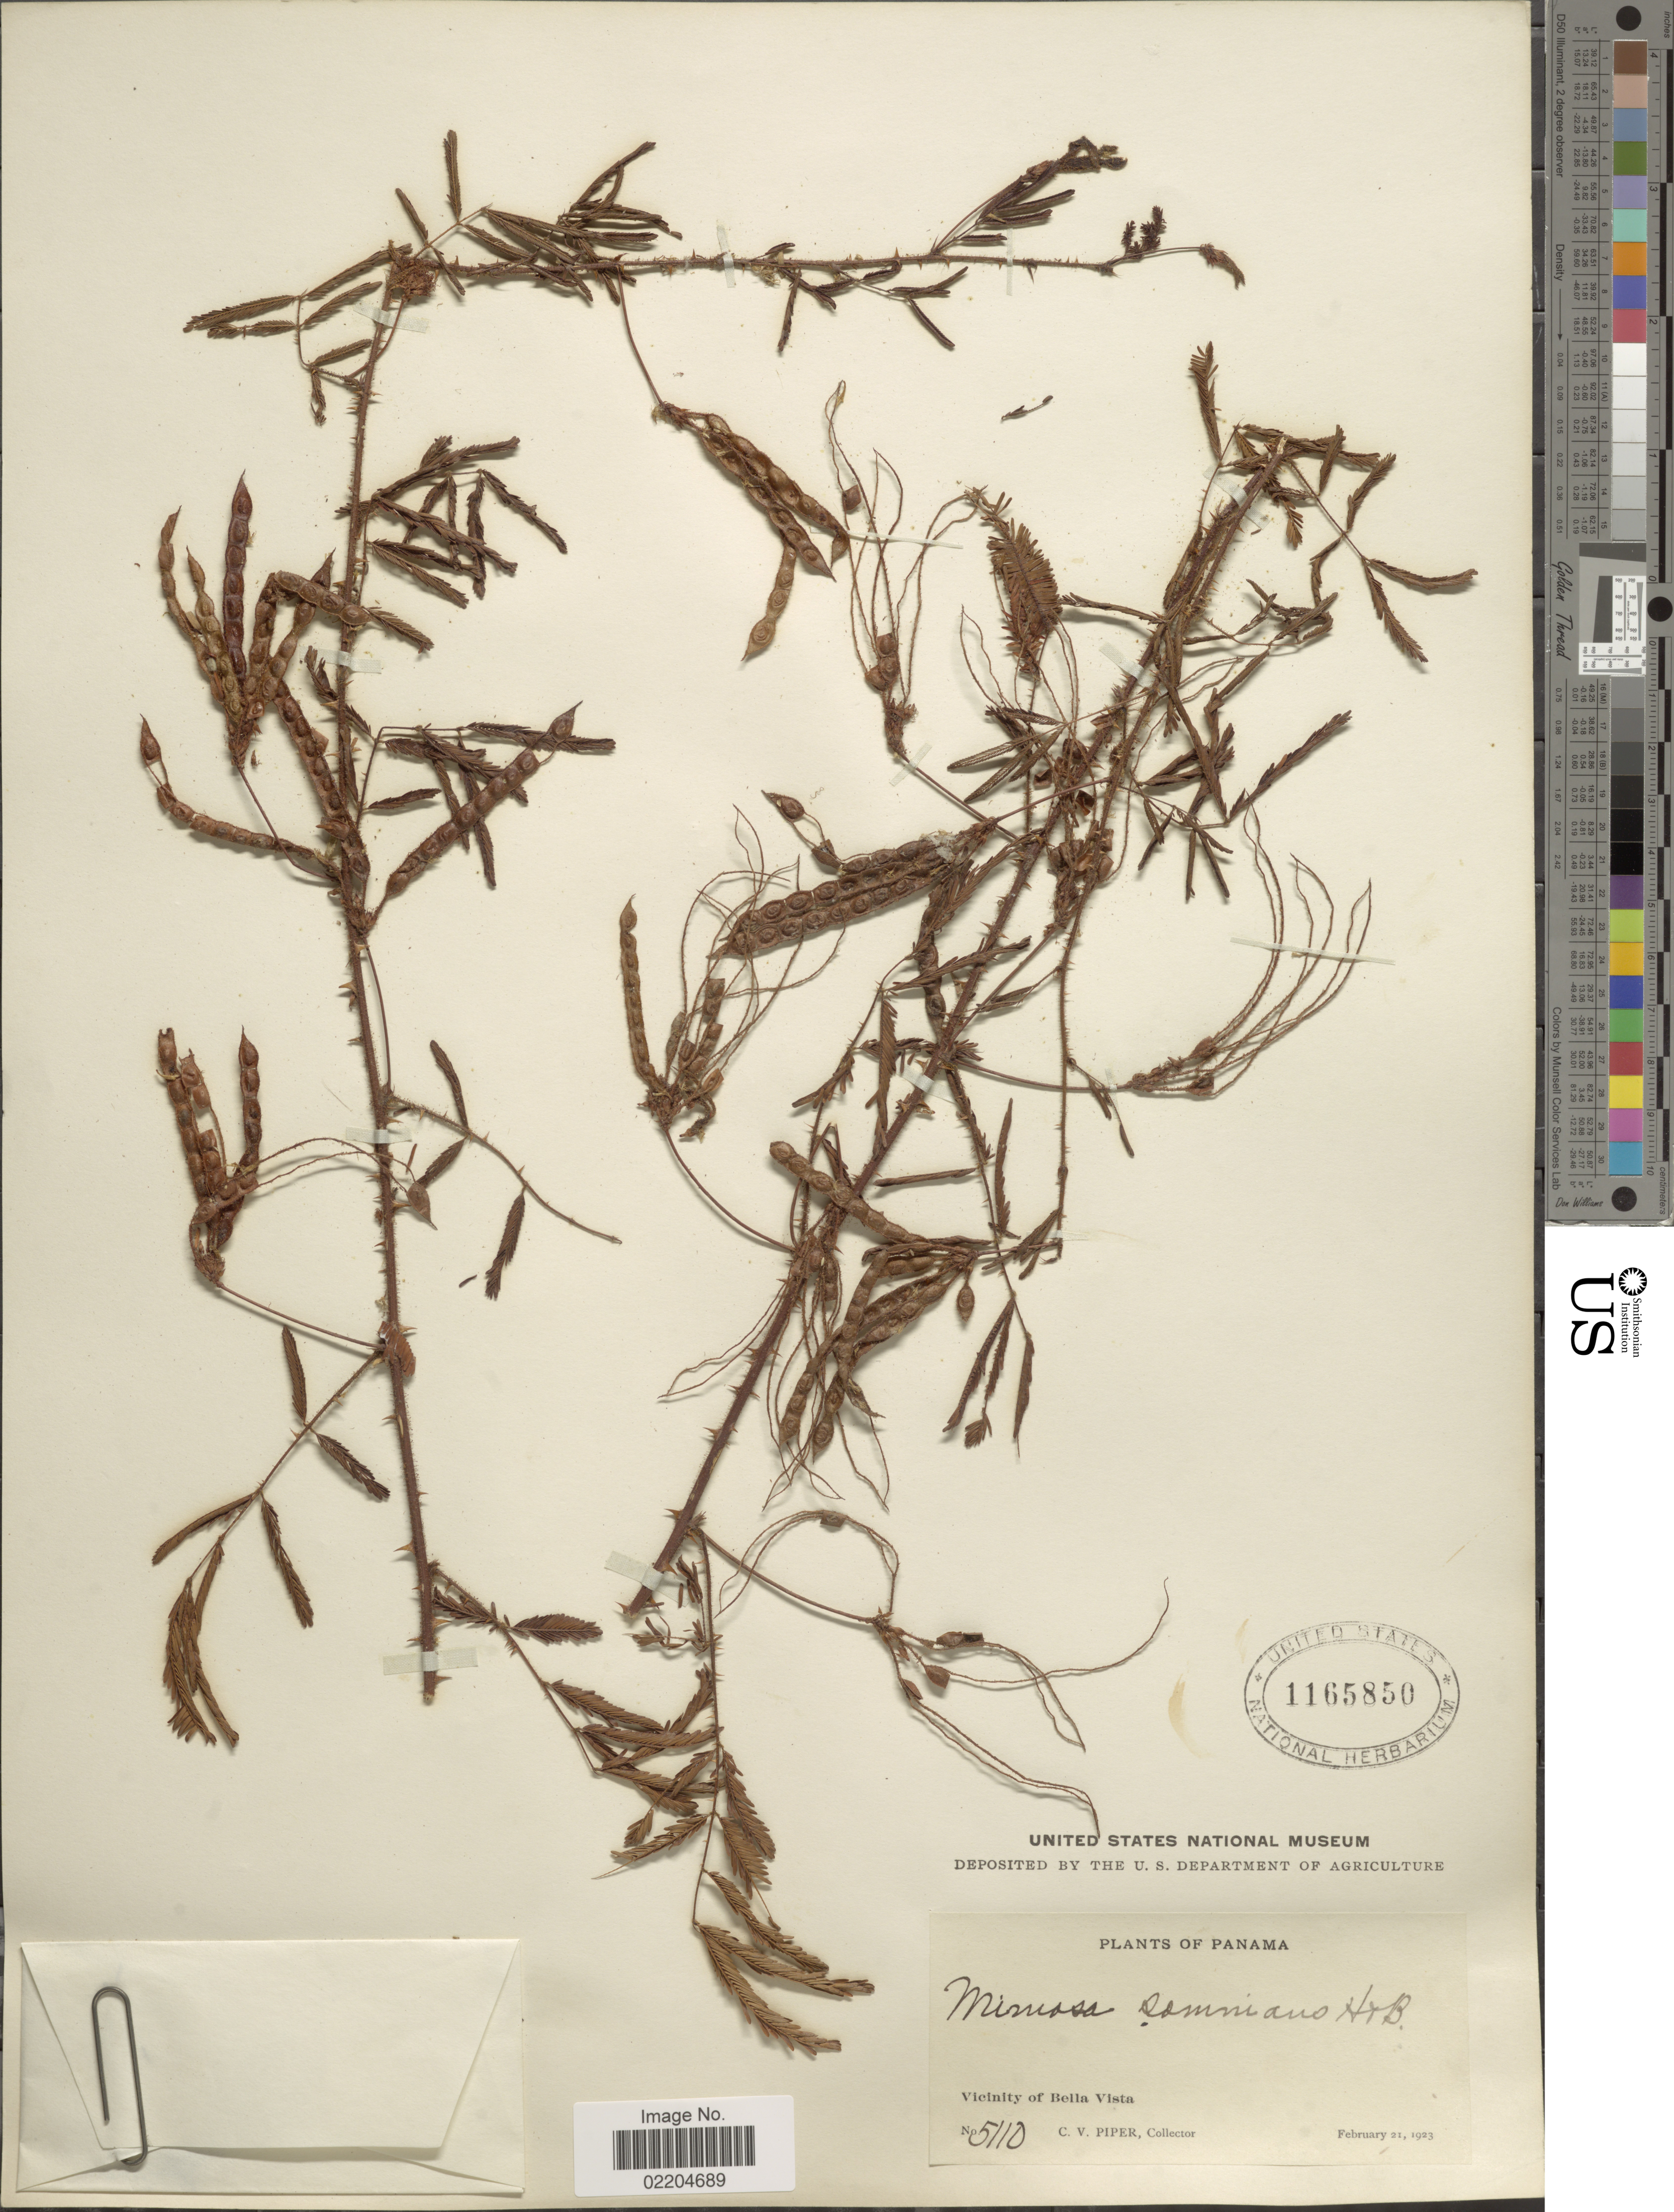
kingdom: Plantae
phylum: Tracheophyta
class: Magnoliopsida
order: Fabales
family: Fabaceae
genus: Mimosa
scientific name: Mimosa somnians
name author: Humb. & Bonpl. ex Willd.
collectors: C. V. Piper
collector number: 5110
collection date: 1923-01-21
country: Panama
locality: Vicinity of Bella Vista, Panama.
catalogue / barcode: US 1165850